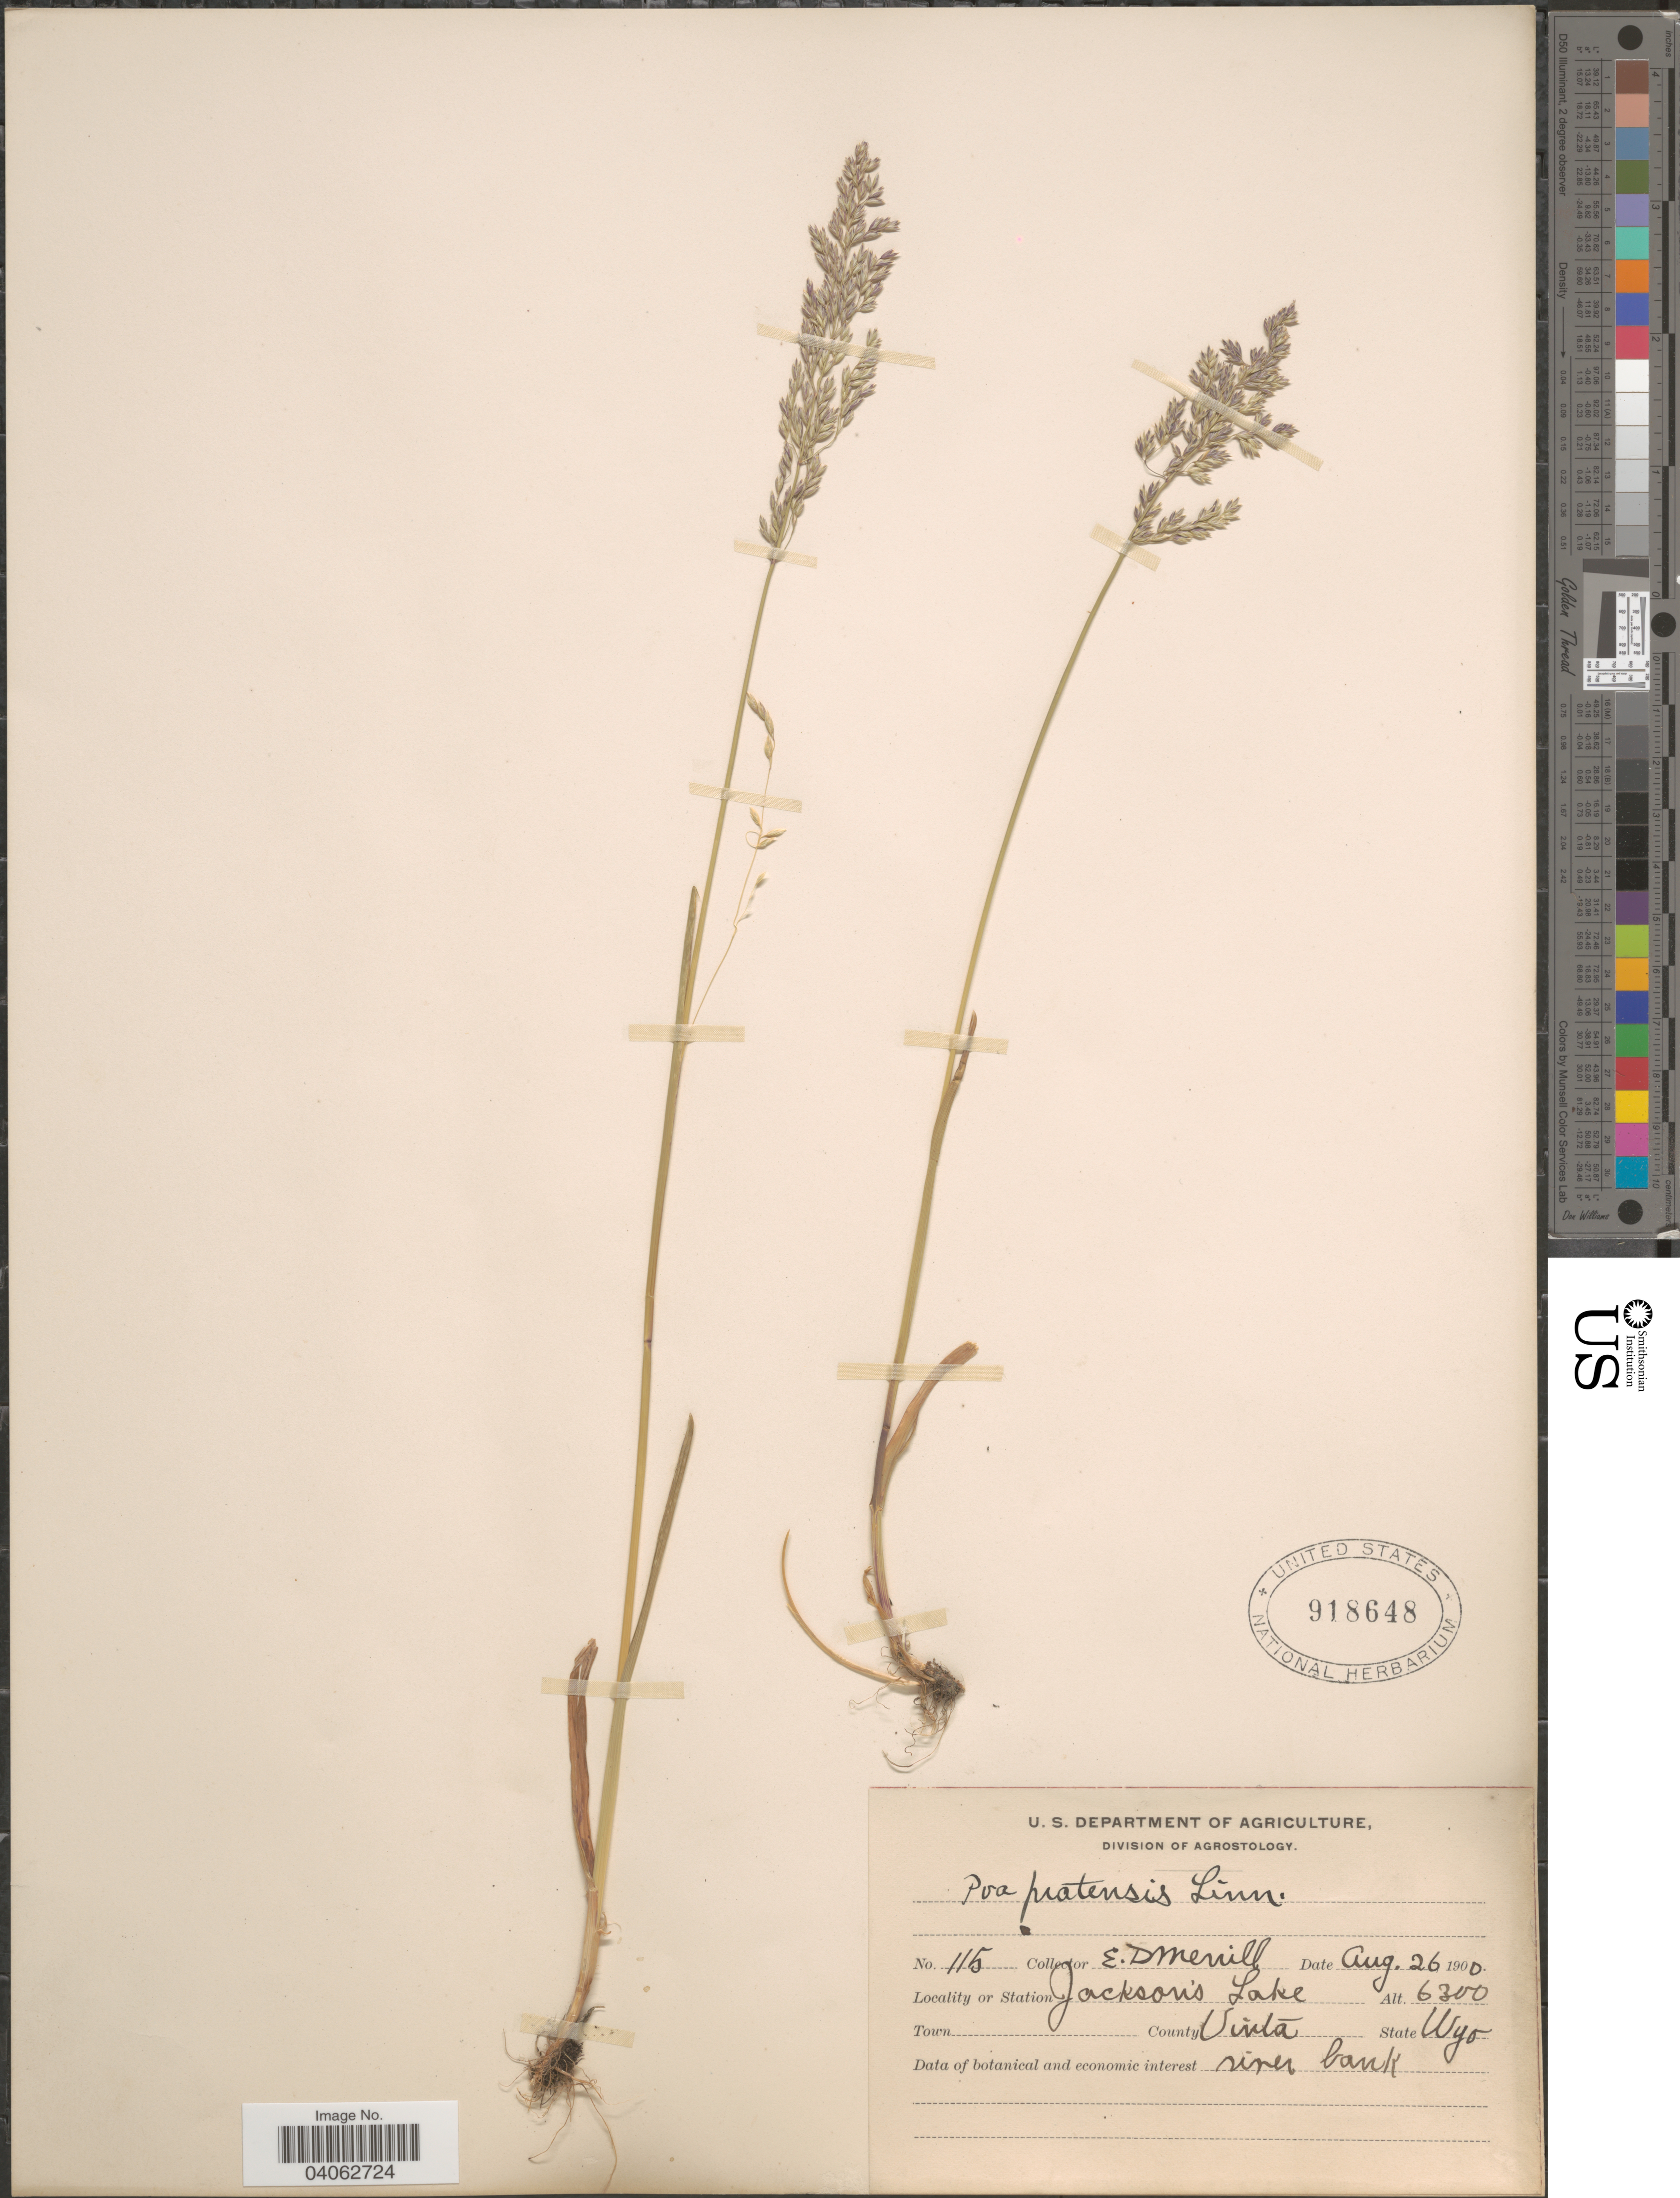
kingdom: Plantae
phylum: Tracheophyta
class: Liliopsida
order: Poales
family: Poaceae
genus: Poa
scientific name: Poa pratensis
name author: L.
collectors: E. D. Merrill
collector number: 115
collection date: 1900-08-26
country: United States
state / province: Wyoming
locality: Jackson's Lake. County Uinta.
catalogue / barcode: US 918648